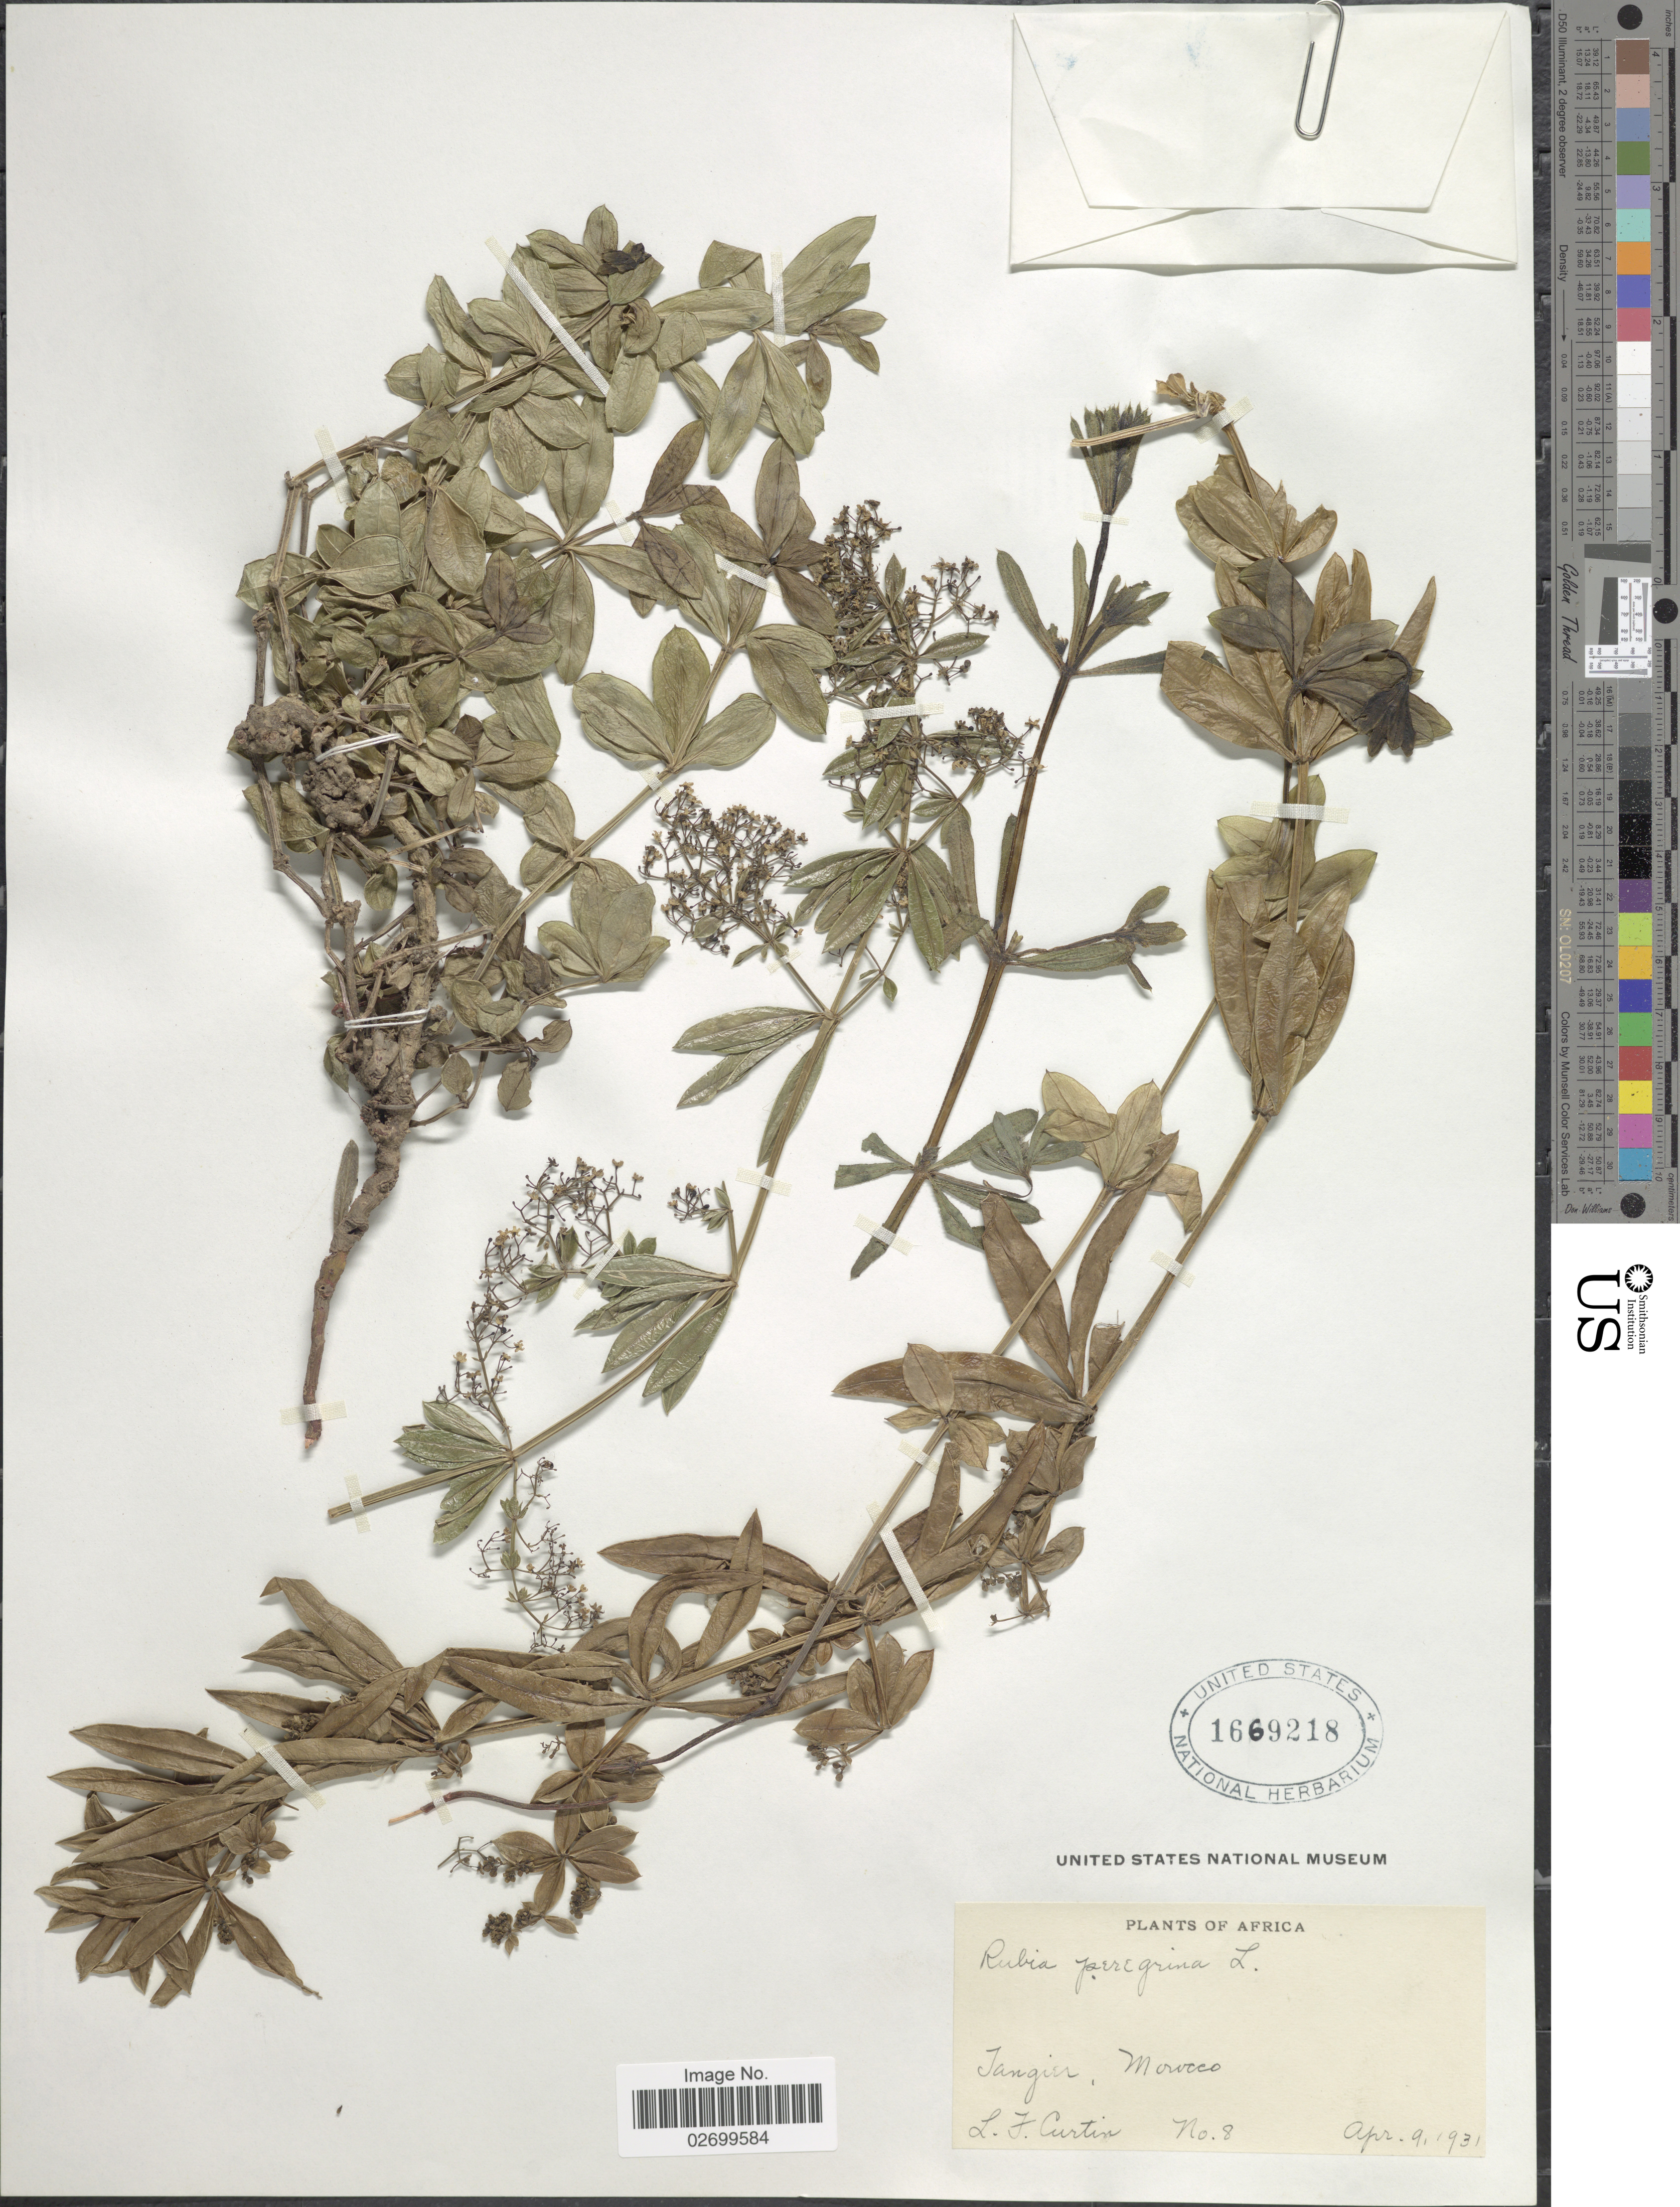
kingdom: Plantae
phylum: Tracheophyta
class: Magnoliopsida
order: Gentianales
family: Rubiaceae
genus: Rubia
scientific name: Rubia peregrina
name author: L.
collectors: L. Curtin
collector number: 8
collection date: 1931-04-09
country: Morocco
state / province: Tanger-Tétouan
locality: Tangier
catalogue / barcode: US 1669218